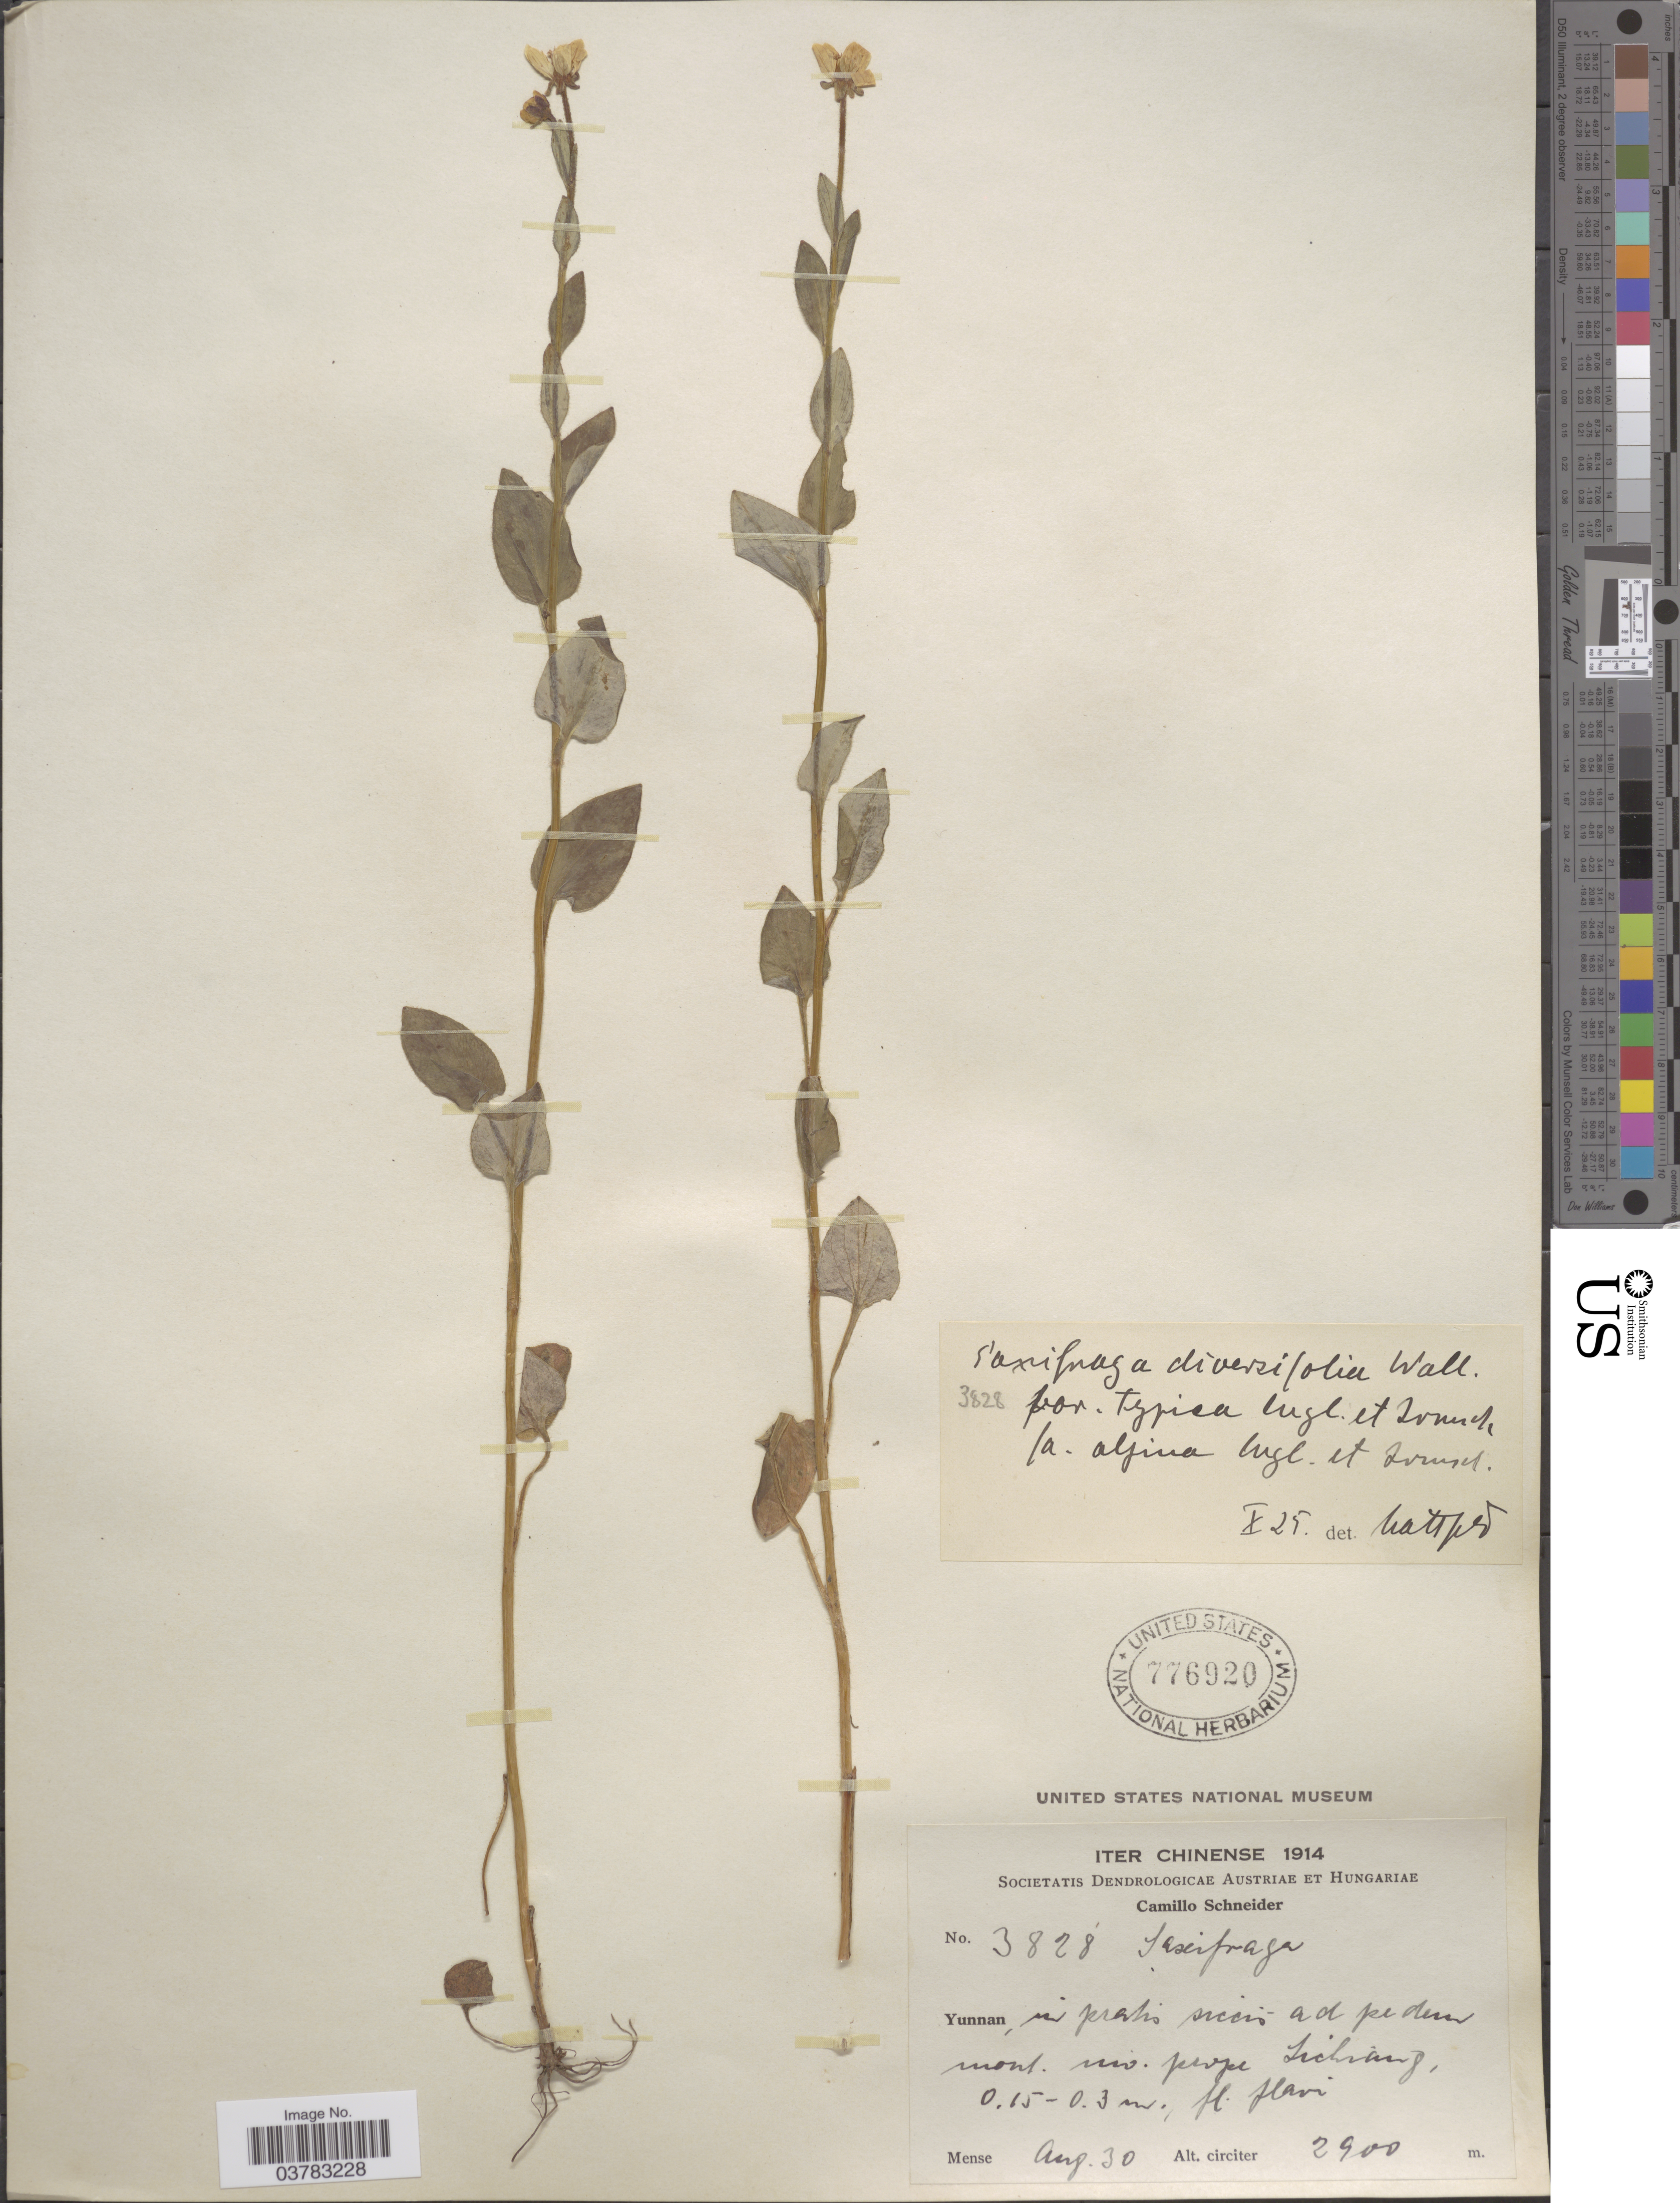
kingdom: Plantae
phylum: Tracheophyta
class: Magnoliopsida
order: Saxifragales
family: Saxifragaceae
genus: Saxifraga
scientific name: Saxifraga diversifolia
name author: Wall.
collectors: C. K. Schneider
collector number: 3828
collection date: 1914-08-30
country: China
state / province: Yunnan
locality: Iter Chinense 1914. Yunnan, in pratis siccis ad pedem mont. niv. prope Lichiang.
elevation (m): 2900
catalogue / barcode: US 776920